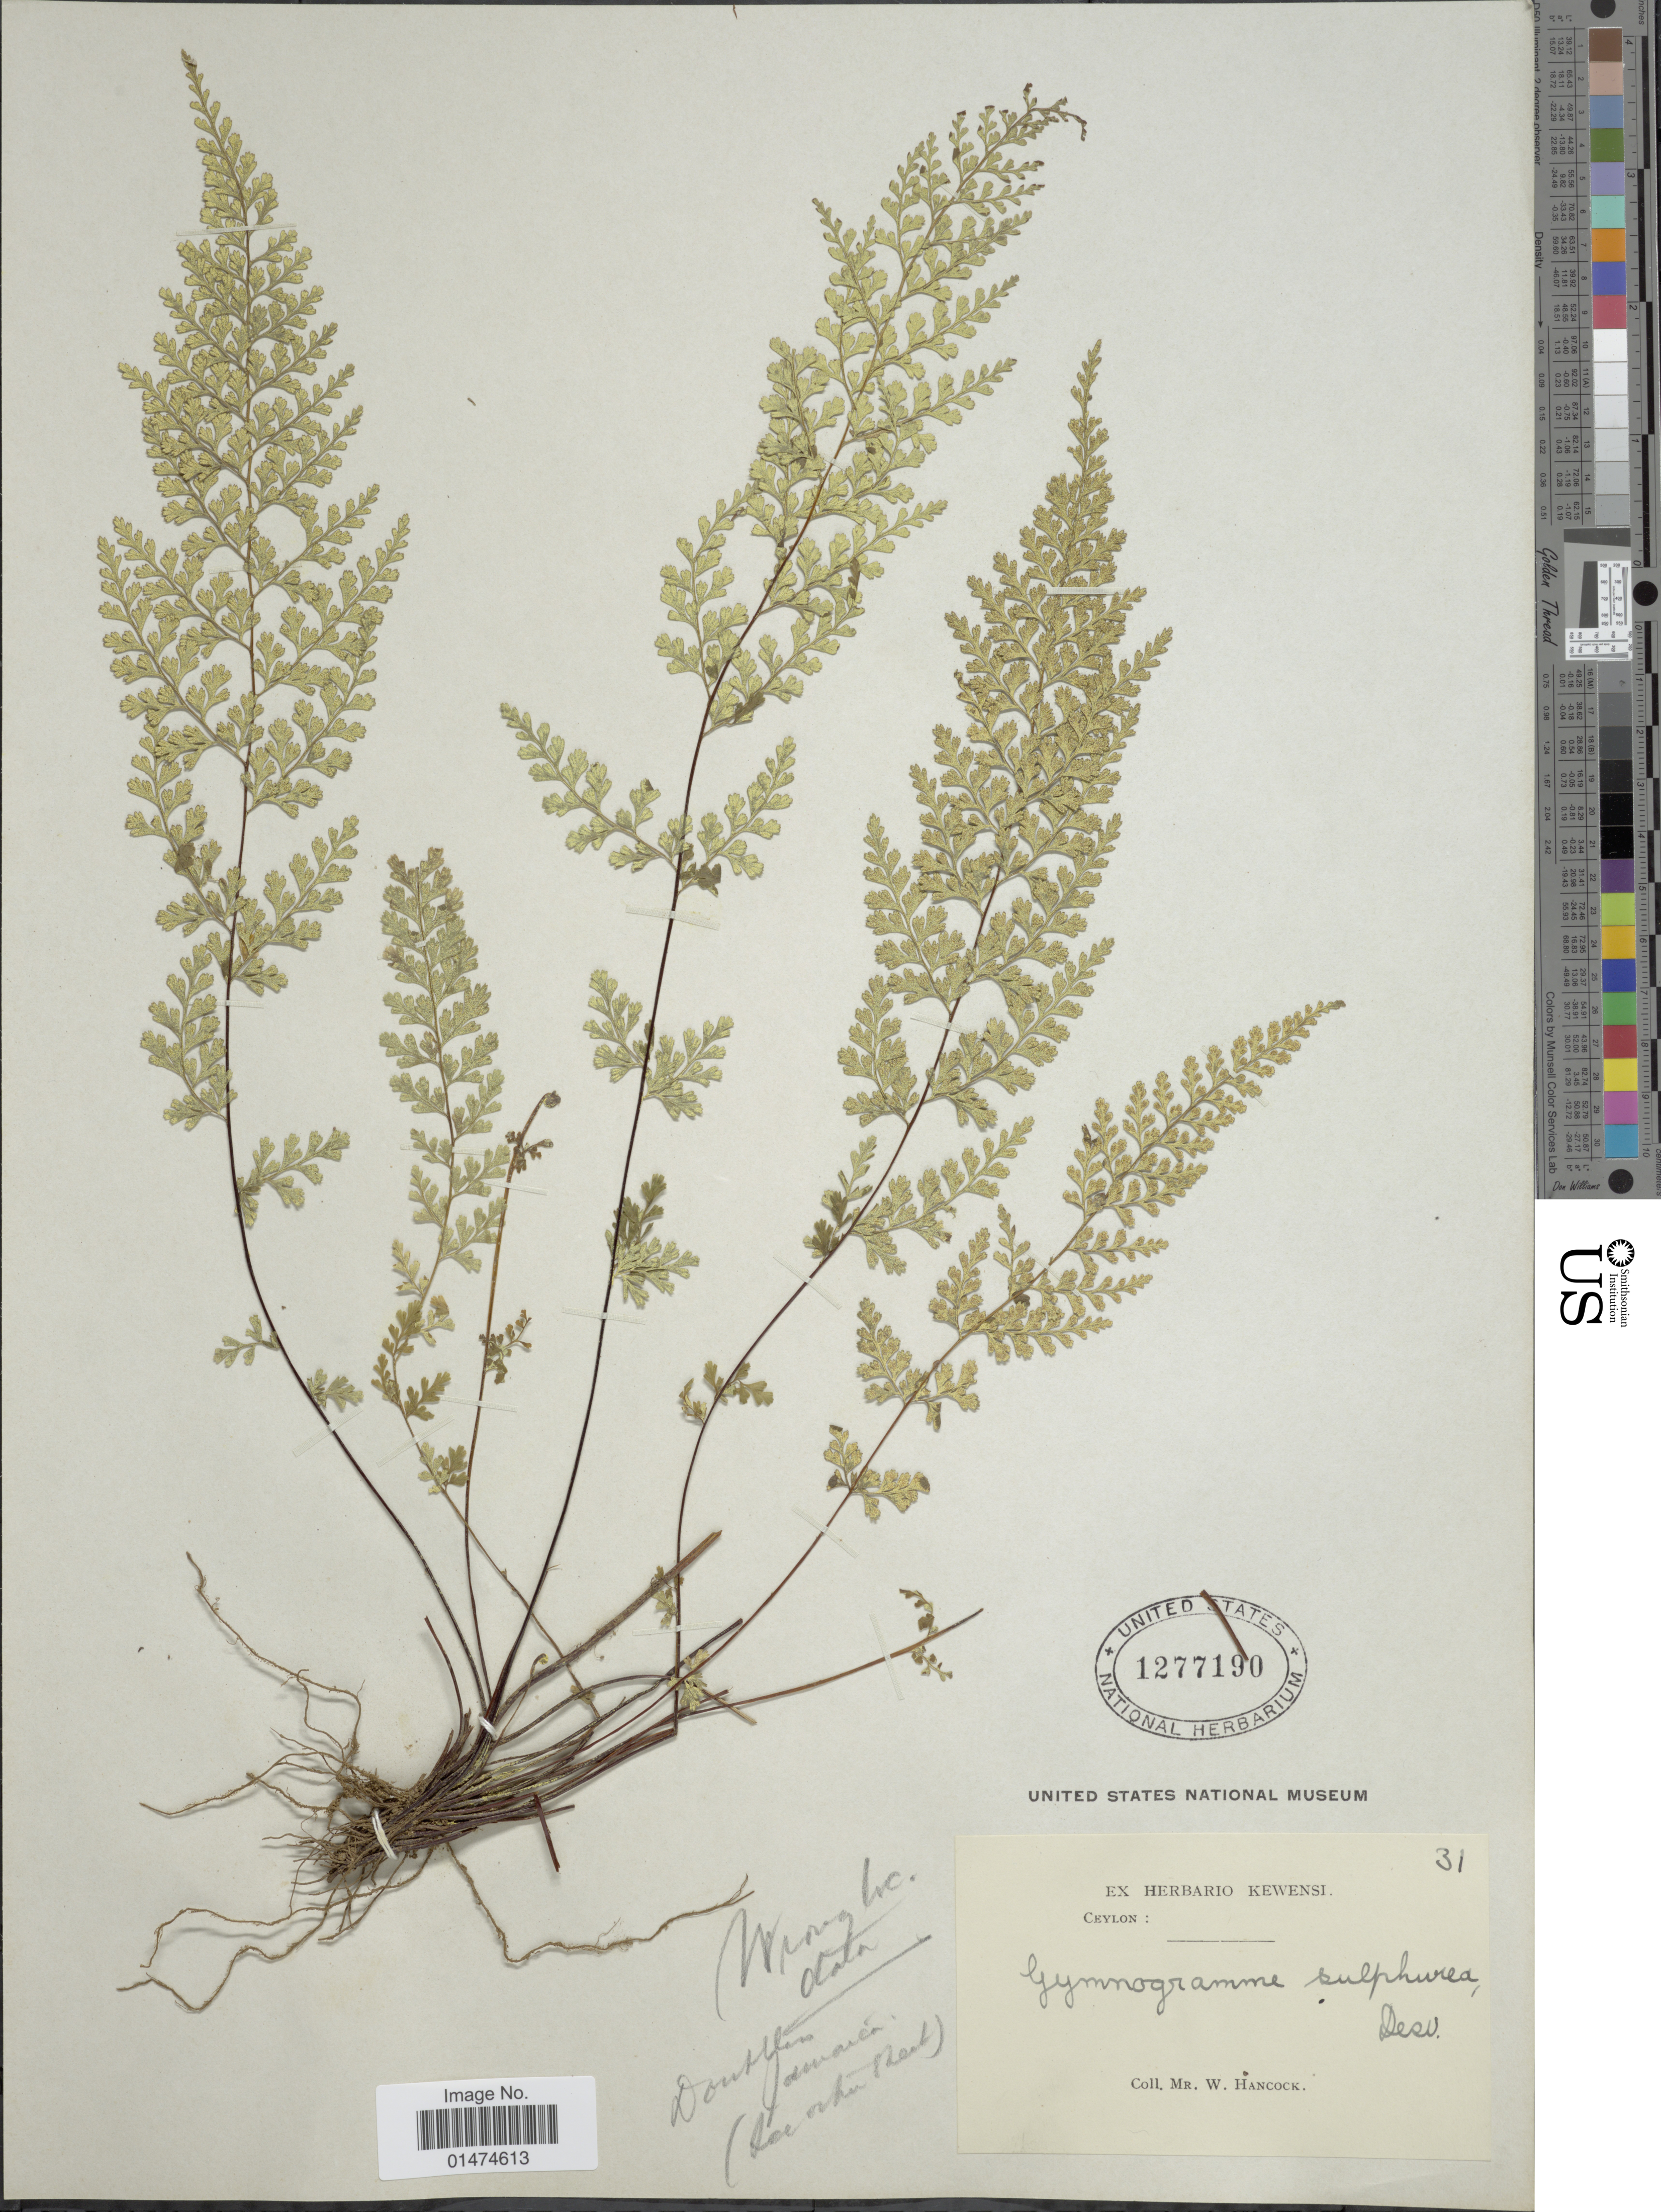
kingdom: Plantae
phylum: Tracheophyta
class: Polypodiopsida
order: Polypodiales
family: Pteridaceae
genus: Pityrogramma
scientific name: Pityrogramma sulphurea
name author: (Sw.) Maxon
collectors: W. Hancock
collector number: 31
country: Sri Lanka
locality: Ceylon.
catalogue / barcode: US 1277190